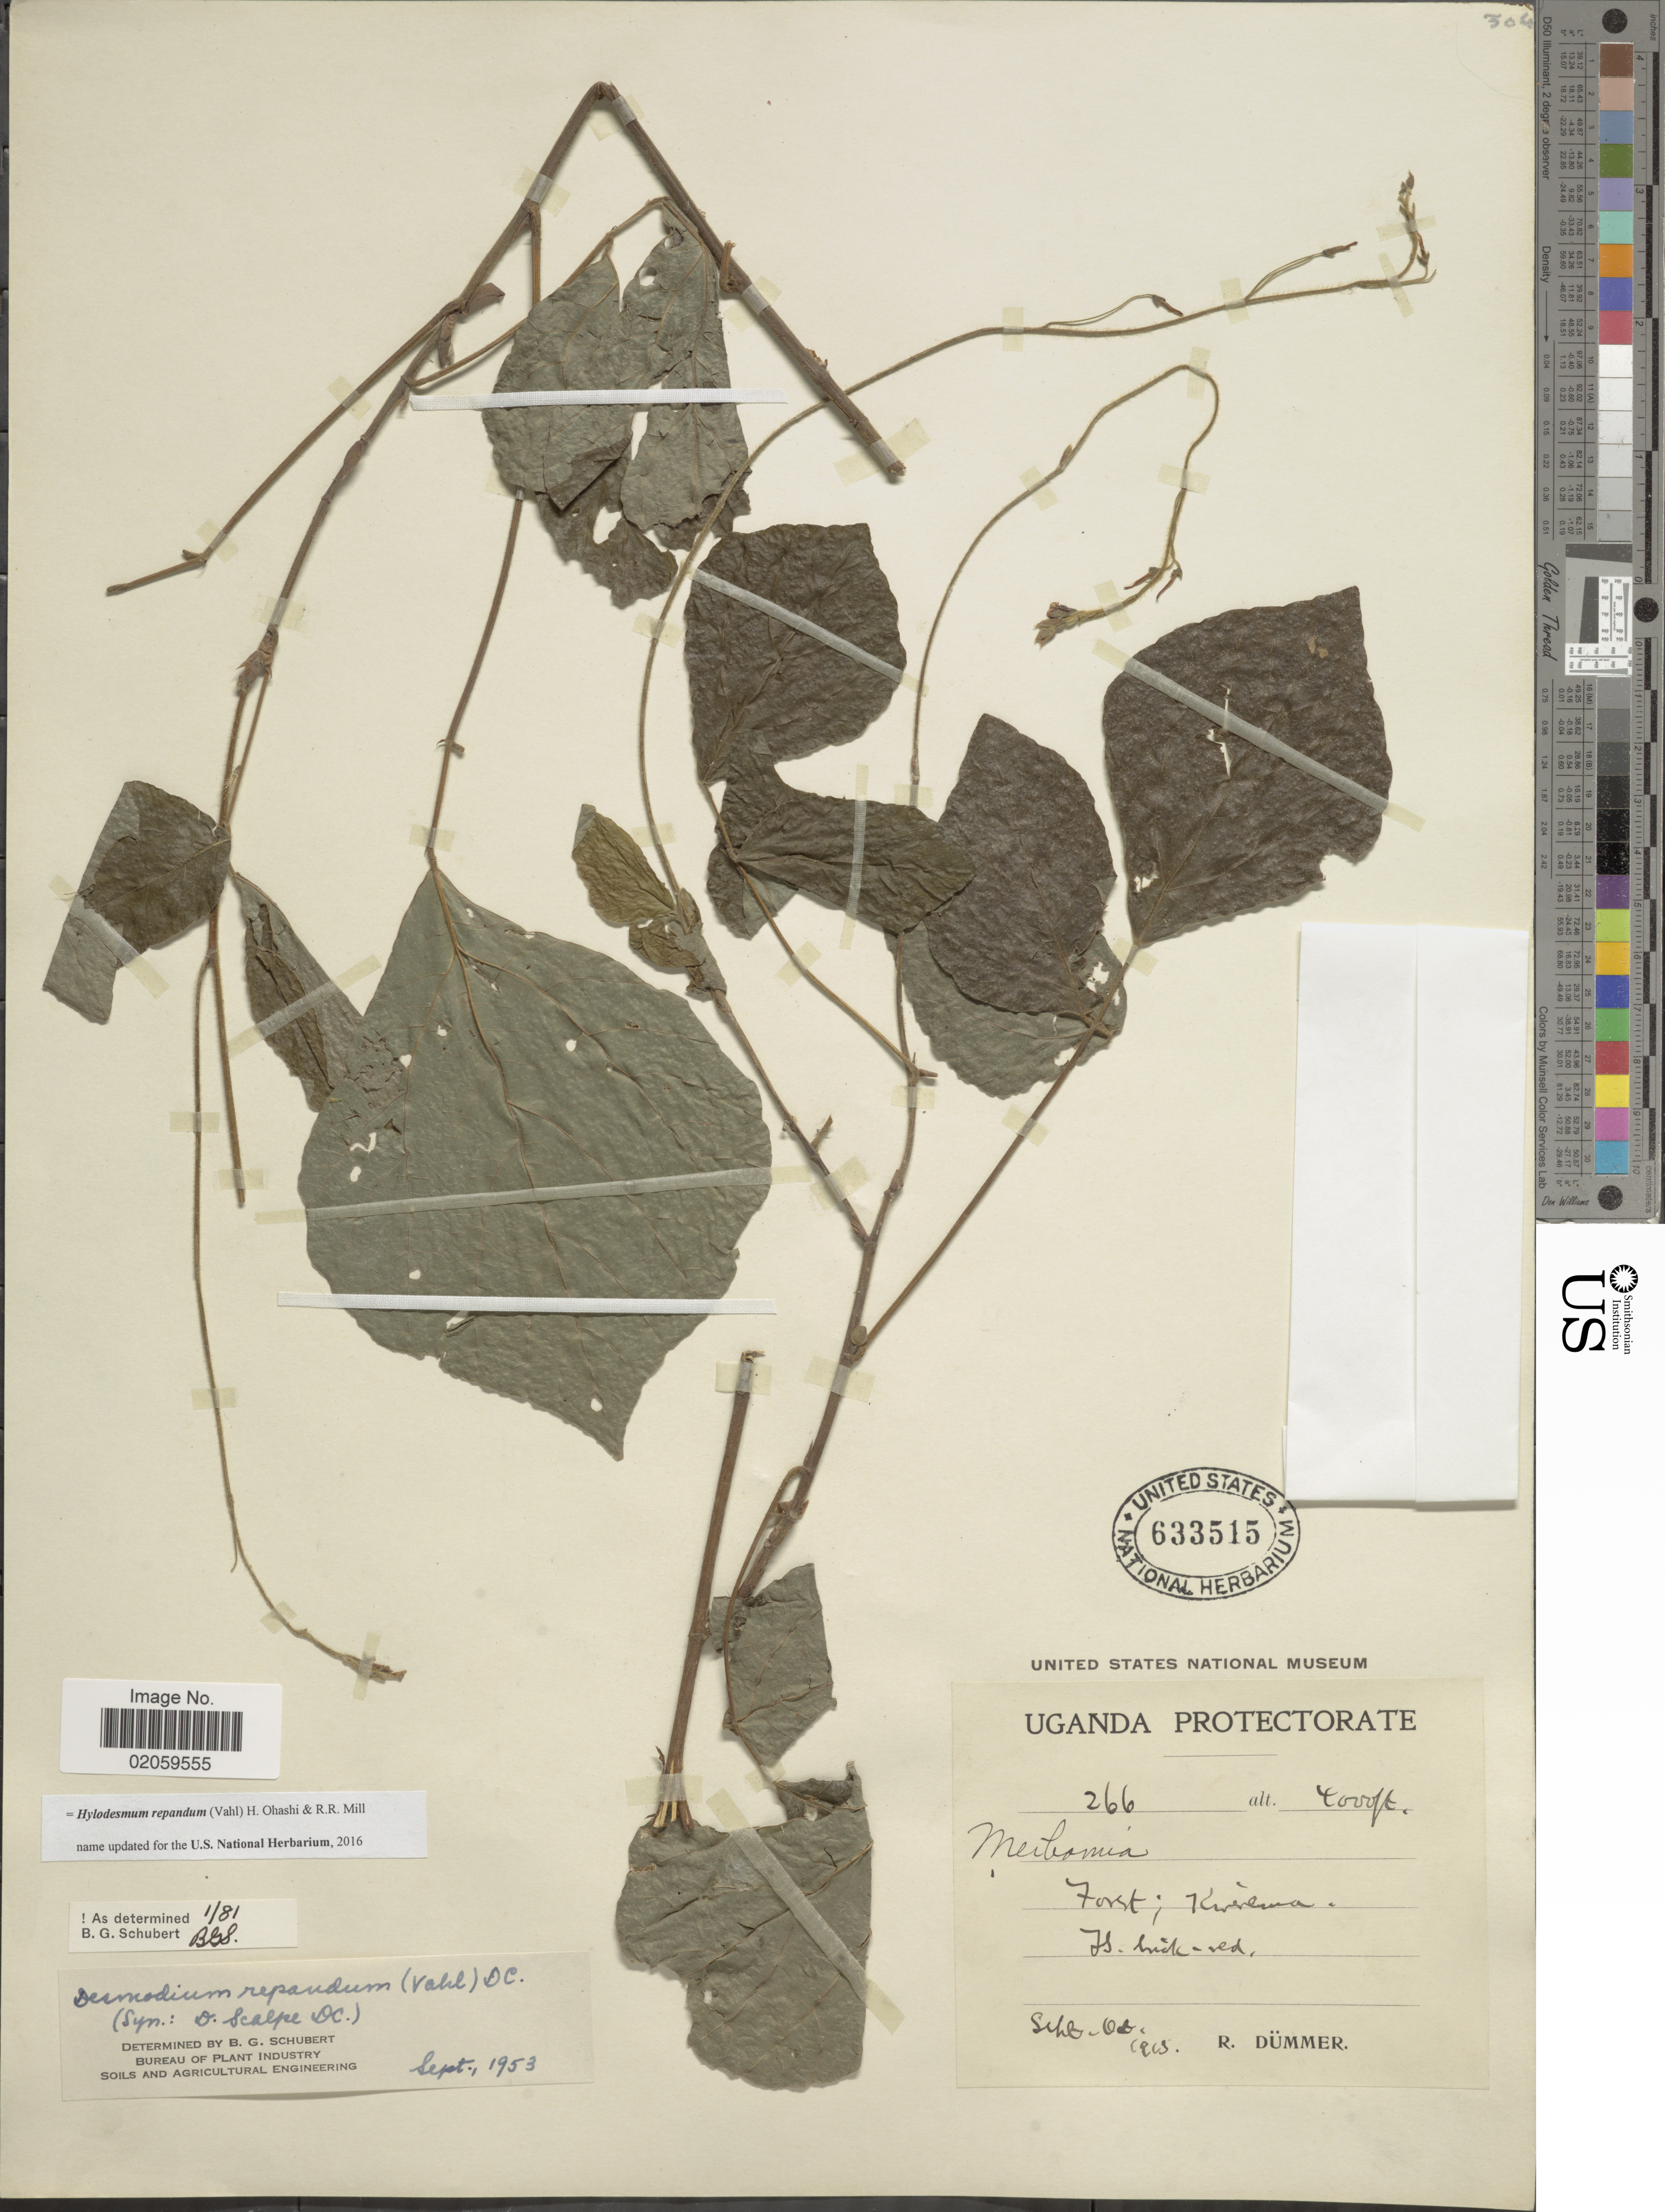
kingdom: Plantae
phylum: Tracheophyta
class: Magnoliopsida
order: Fabales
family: Fabaceae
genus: Hylodesmum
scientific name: Hylodesmum repandum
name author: (Vahl) H. Ohashi & R.R. Mill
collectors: R. A. Dümmer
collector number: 266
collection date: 1913-09/1913-10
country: Uganda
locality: Uganda Protectorate, Kirerema.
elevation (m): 1219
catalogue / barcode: US 633515